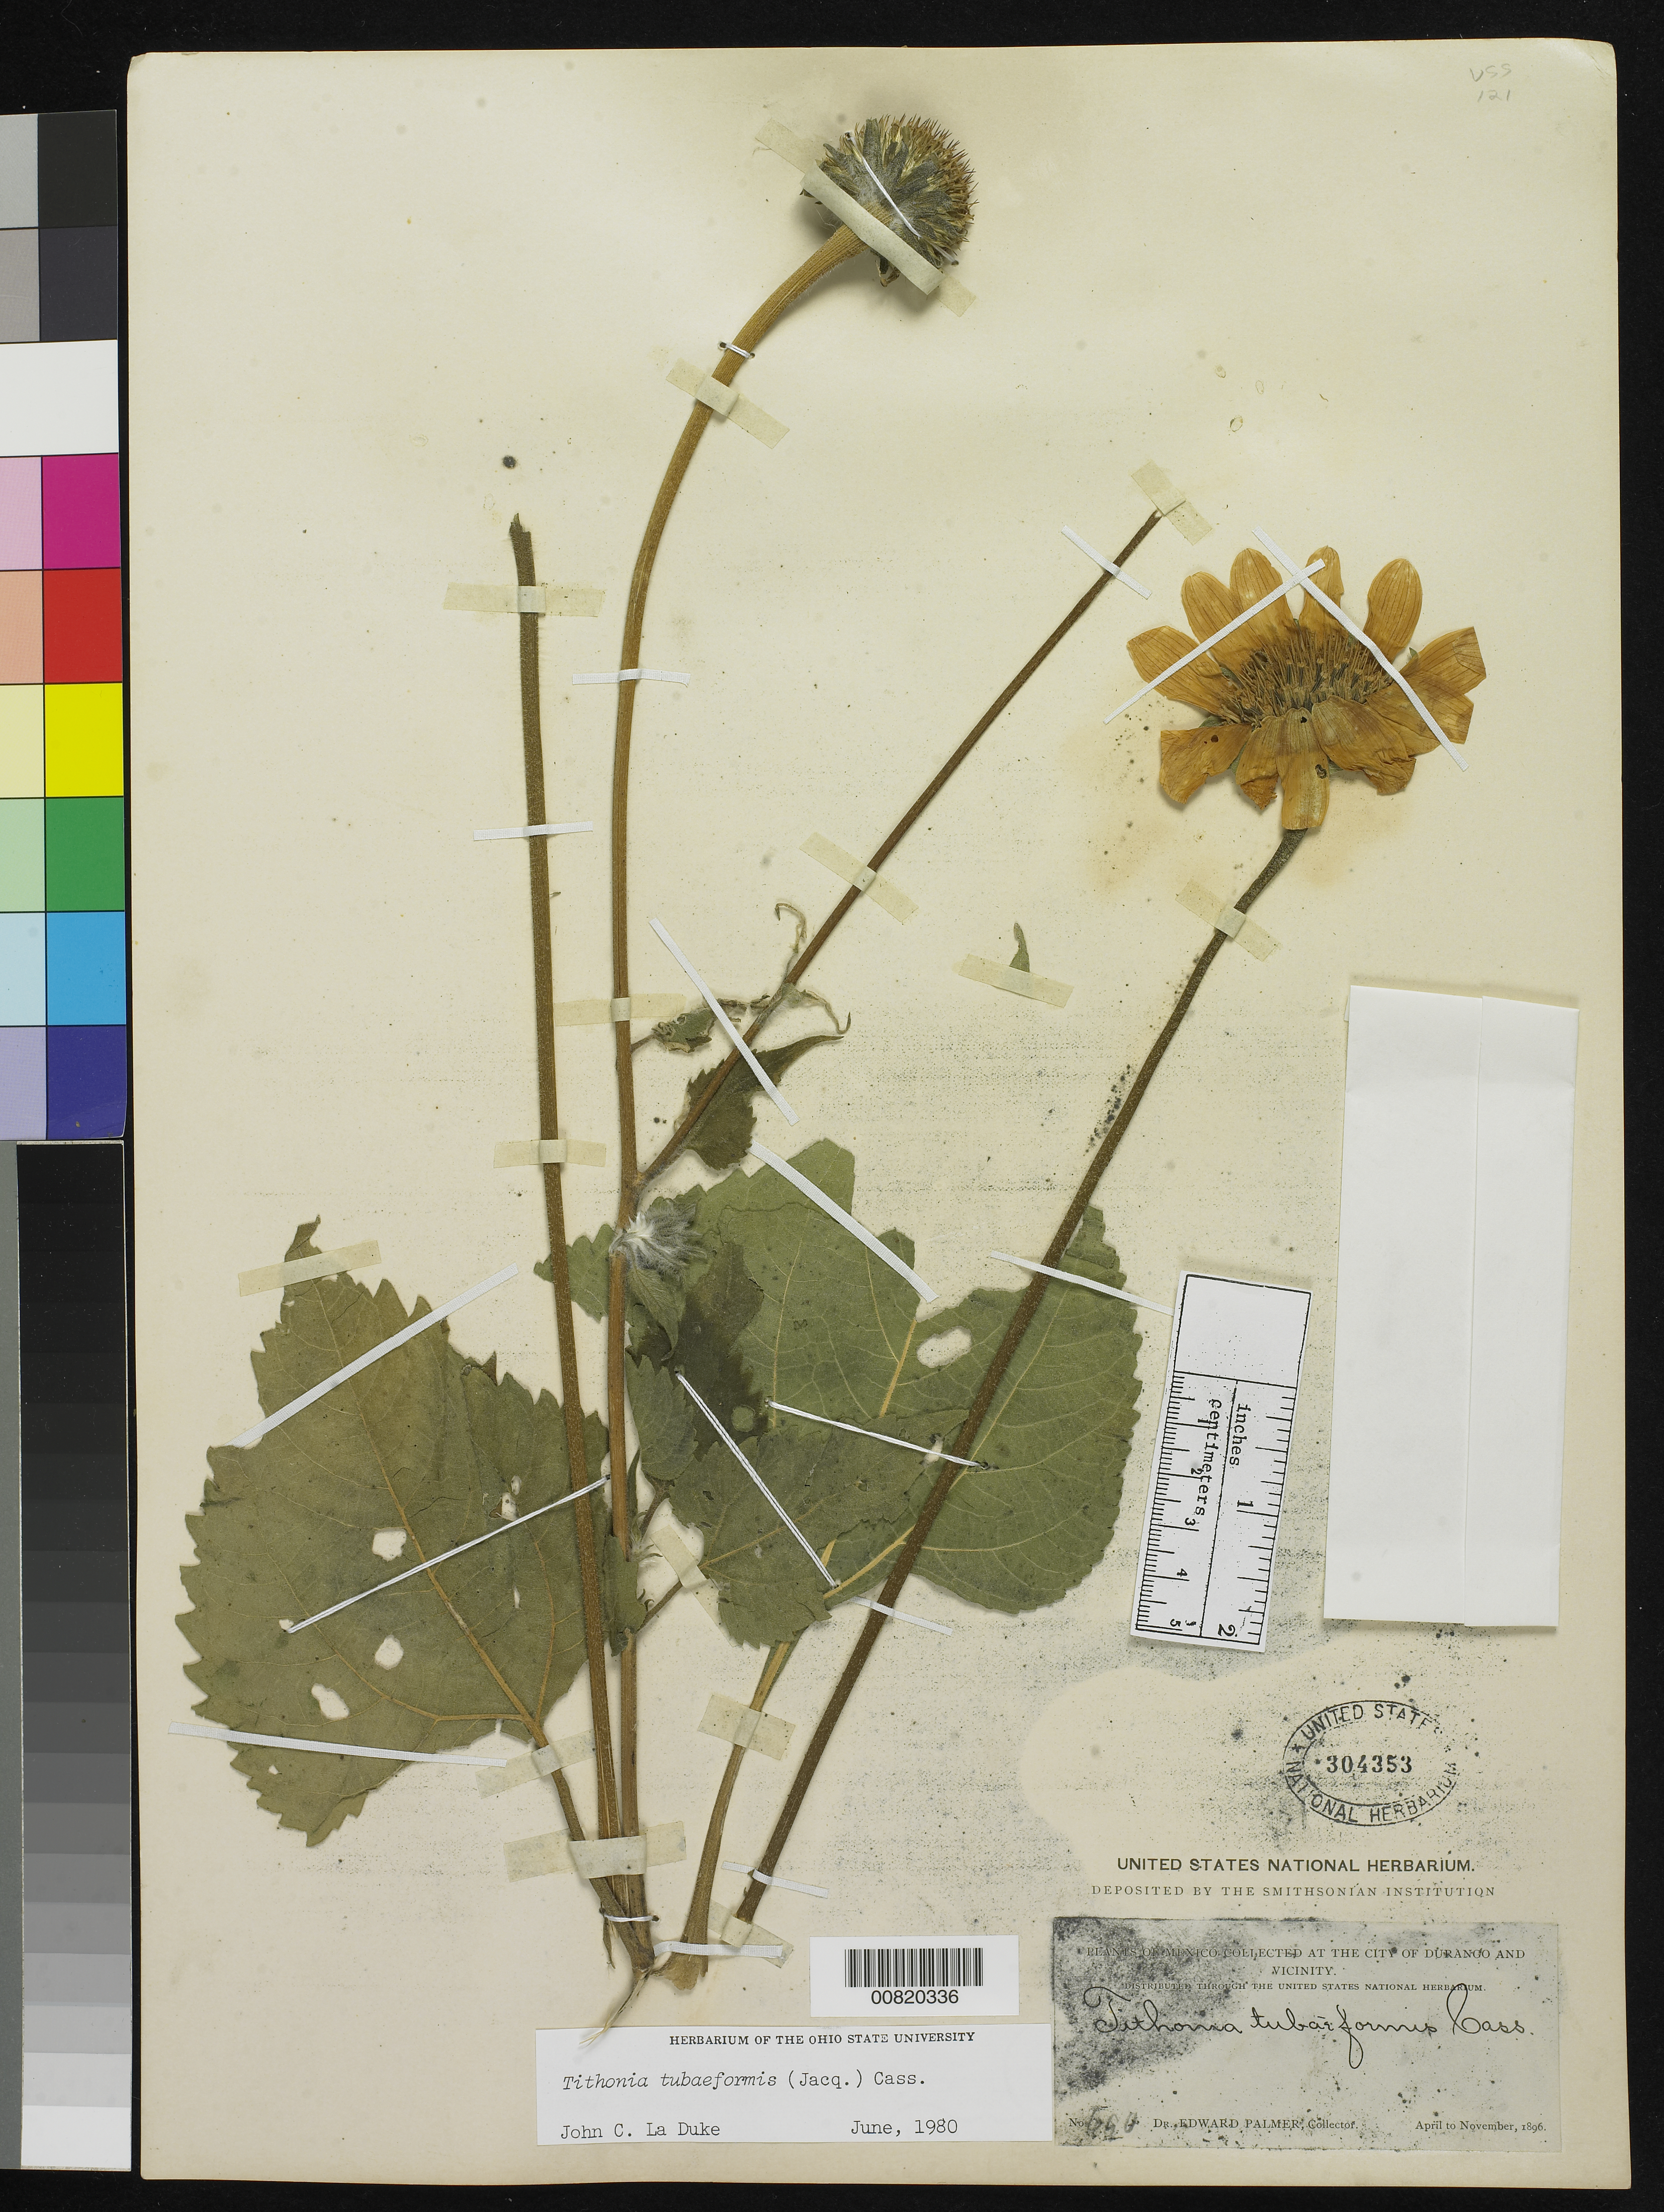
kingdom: Plantae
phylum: Tracheophyta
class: Magnoliopsida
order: Asterales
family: Asteraceae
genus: Tithonia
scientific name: Tithonia tubaeformis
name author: (Jacq.) Cass.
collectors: E. Palmer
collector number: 690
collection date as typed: Apr 1896 to -- Nov 1896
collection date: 1896-04/1896-11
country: Mexico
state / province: Durango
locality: City of Durango and vicinity.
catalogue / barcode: US 304353